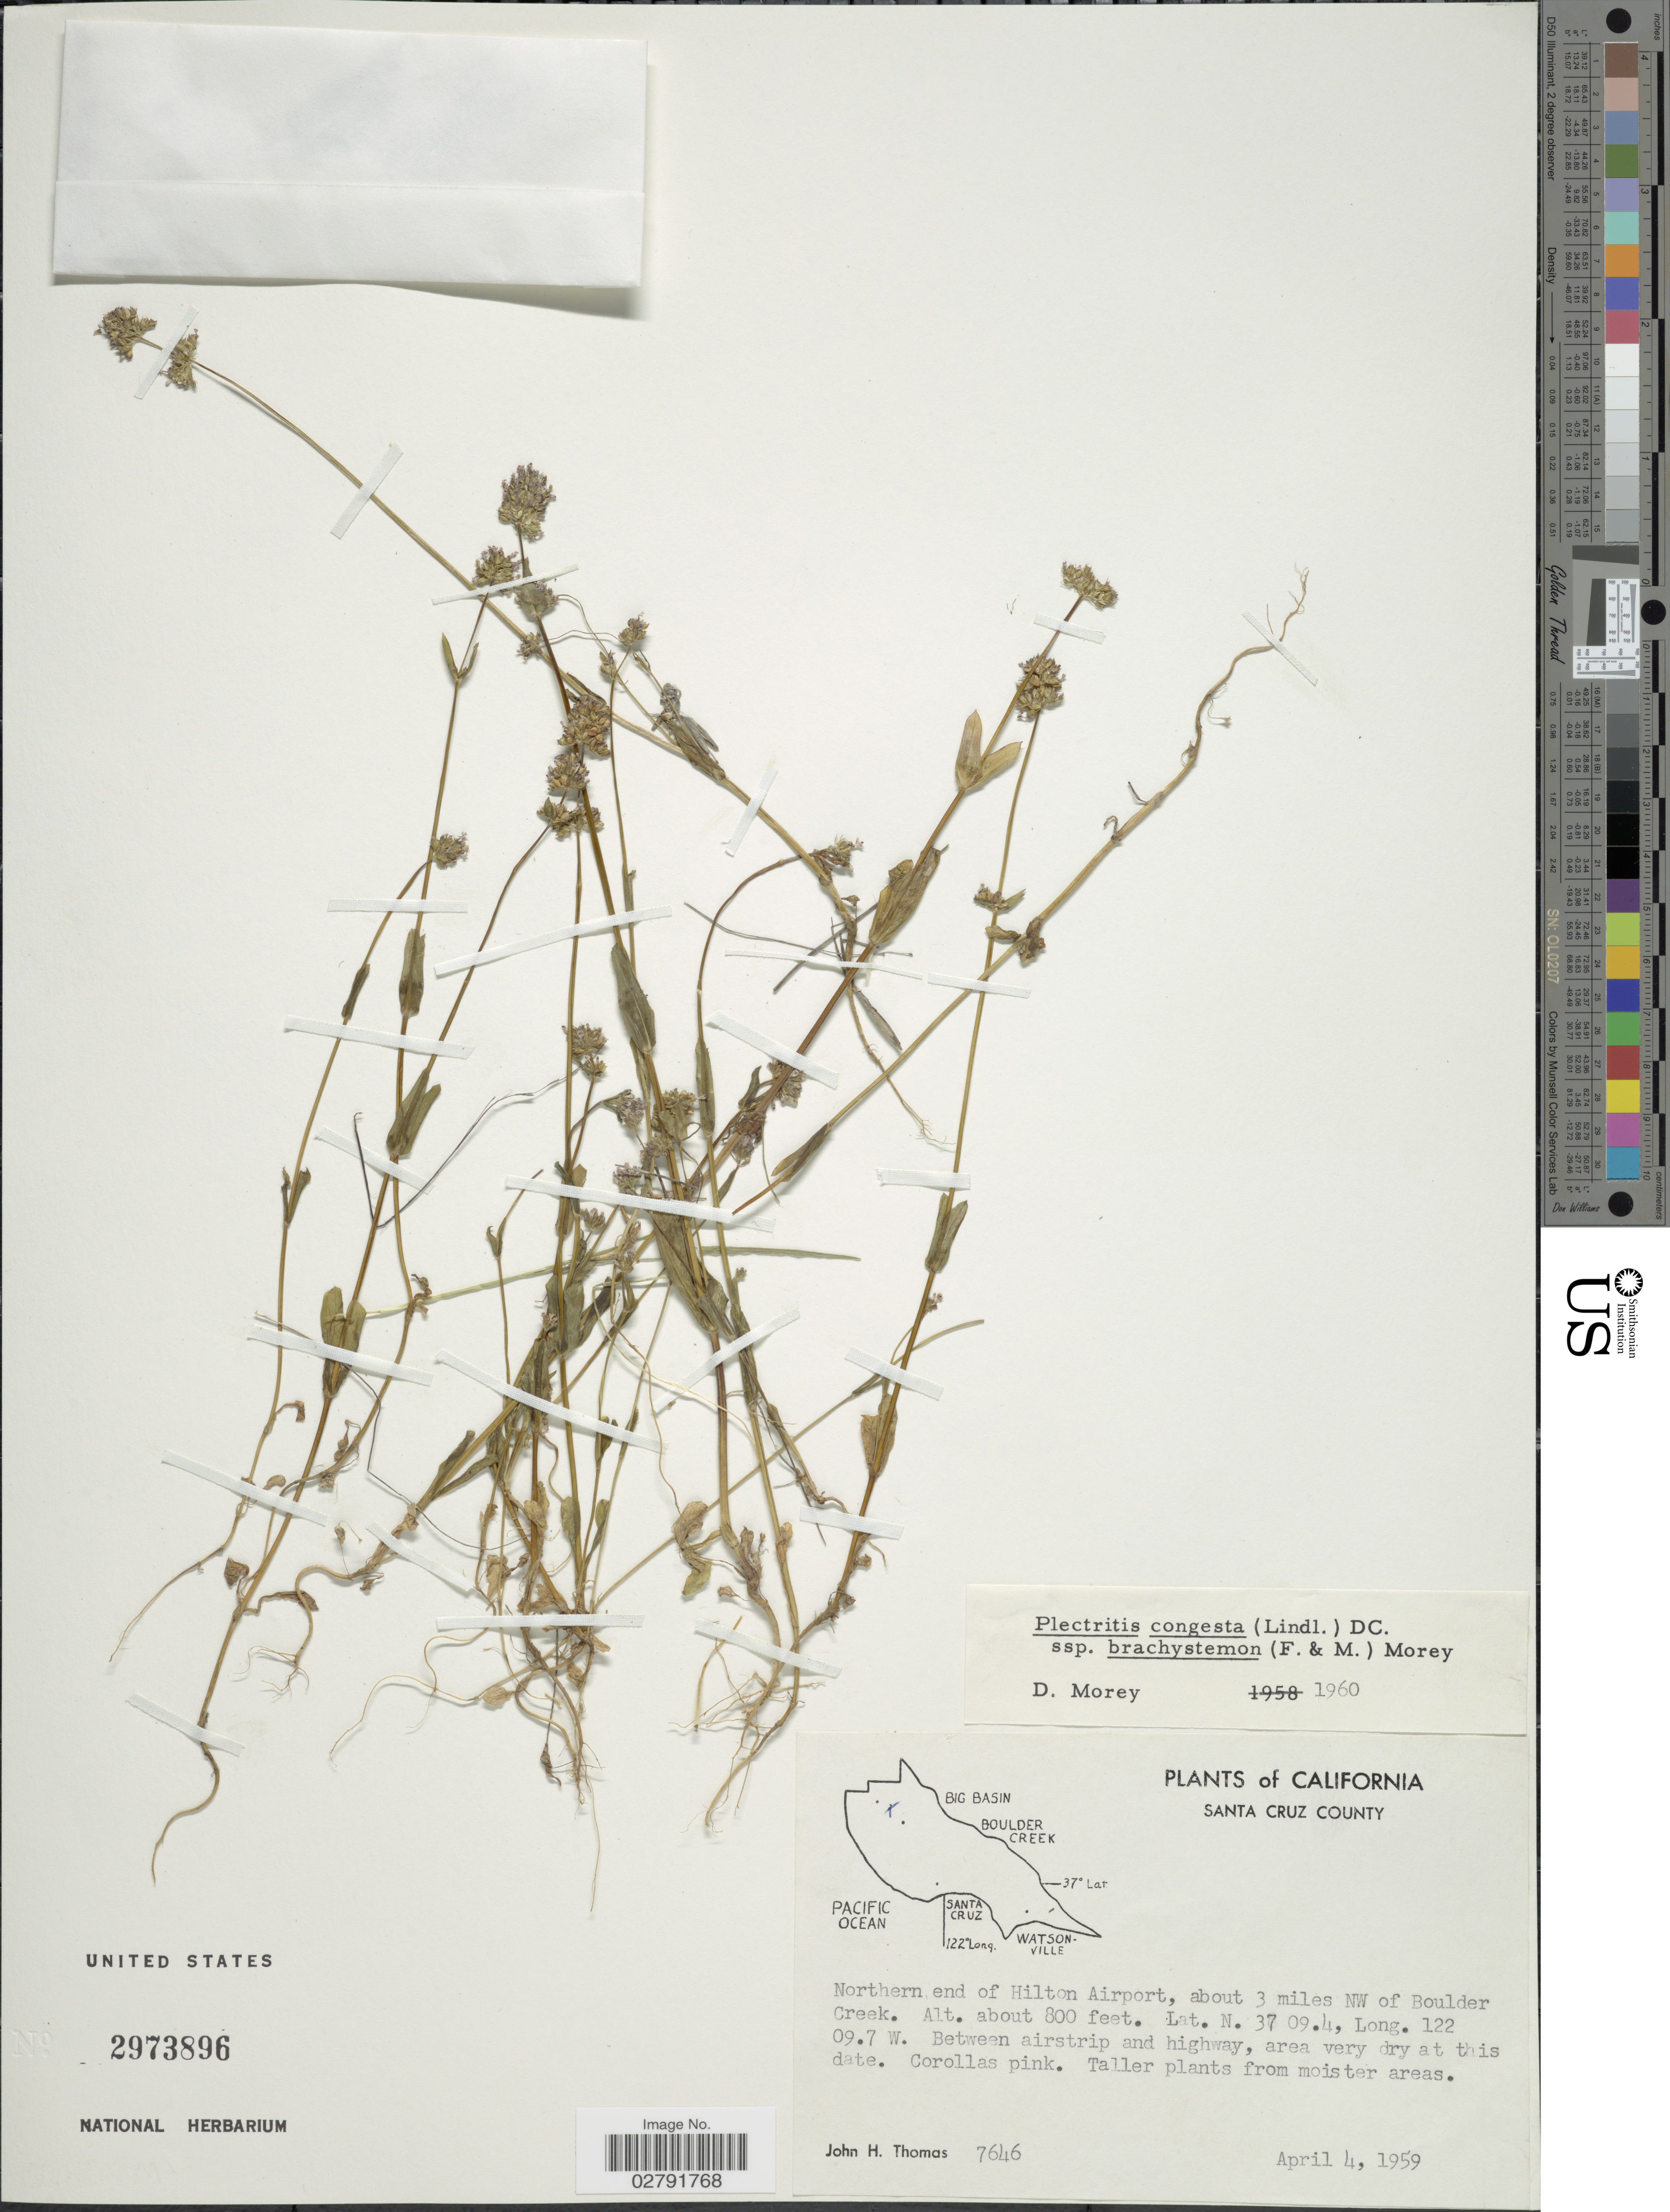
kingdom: Plantae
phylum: Tracheophyta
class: Magnoliopsida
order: Dipsacales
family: Caprifoliaceae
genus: Plectritis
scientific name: Plectritis congesta subsp. brachystemon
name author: (Fisch. & C.A. Mey.) Morey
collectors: J. H. Thomas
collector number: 7646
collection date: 1959-04-04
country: United States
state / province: California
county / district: Santa Cruz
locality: Santa Cruz County. Northern end of Hilton Airport, about 3 miles NW of Boulder Creek. Between airstrip and highway, area very dry at this date.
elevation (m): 244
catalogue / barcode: US 2973896